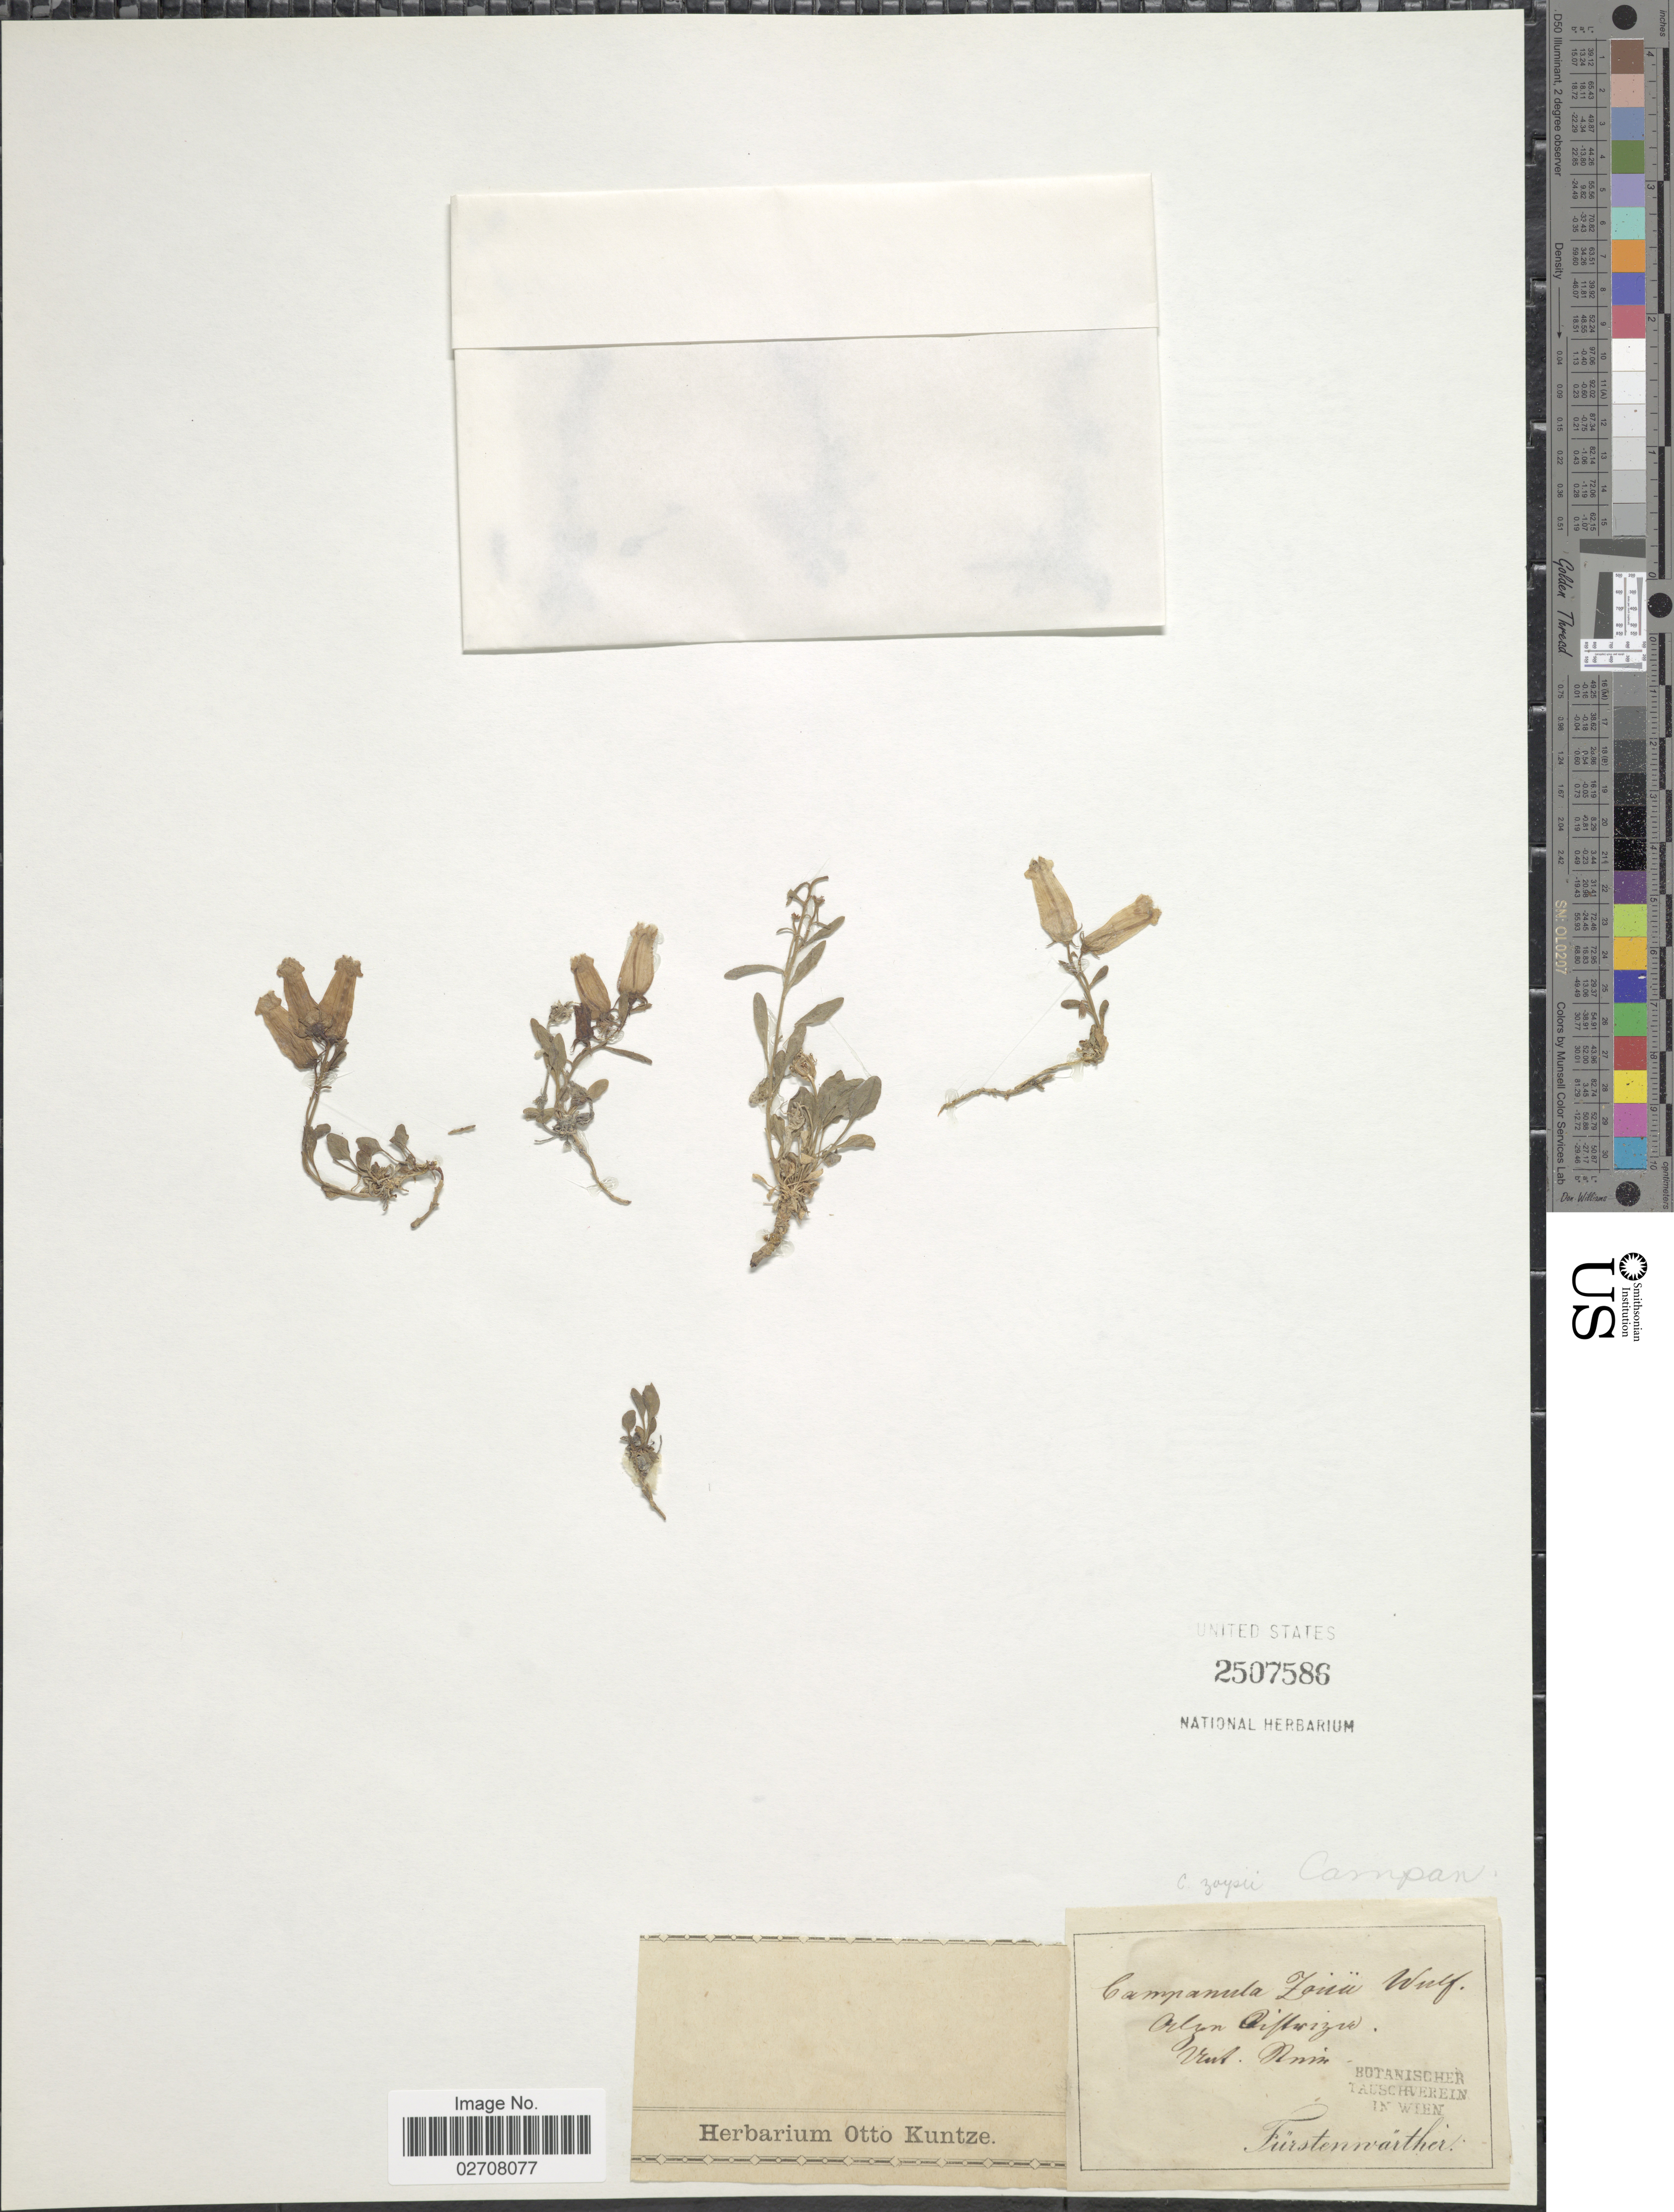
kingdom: Plantae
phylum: Tracheophyta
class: Magnoliopsida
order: Asterales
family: Campanulaceae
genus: Campanula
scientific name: Campanula zoysii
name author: Wulfen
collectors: ex herb. Otto Kuntze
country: France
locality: Campan, Furstenwarther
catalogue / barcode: US 2507586